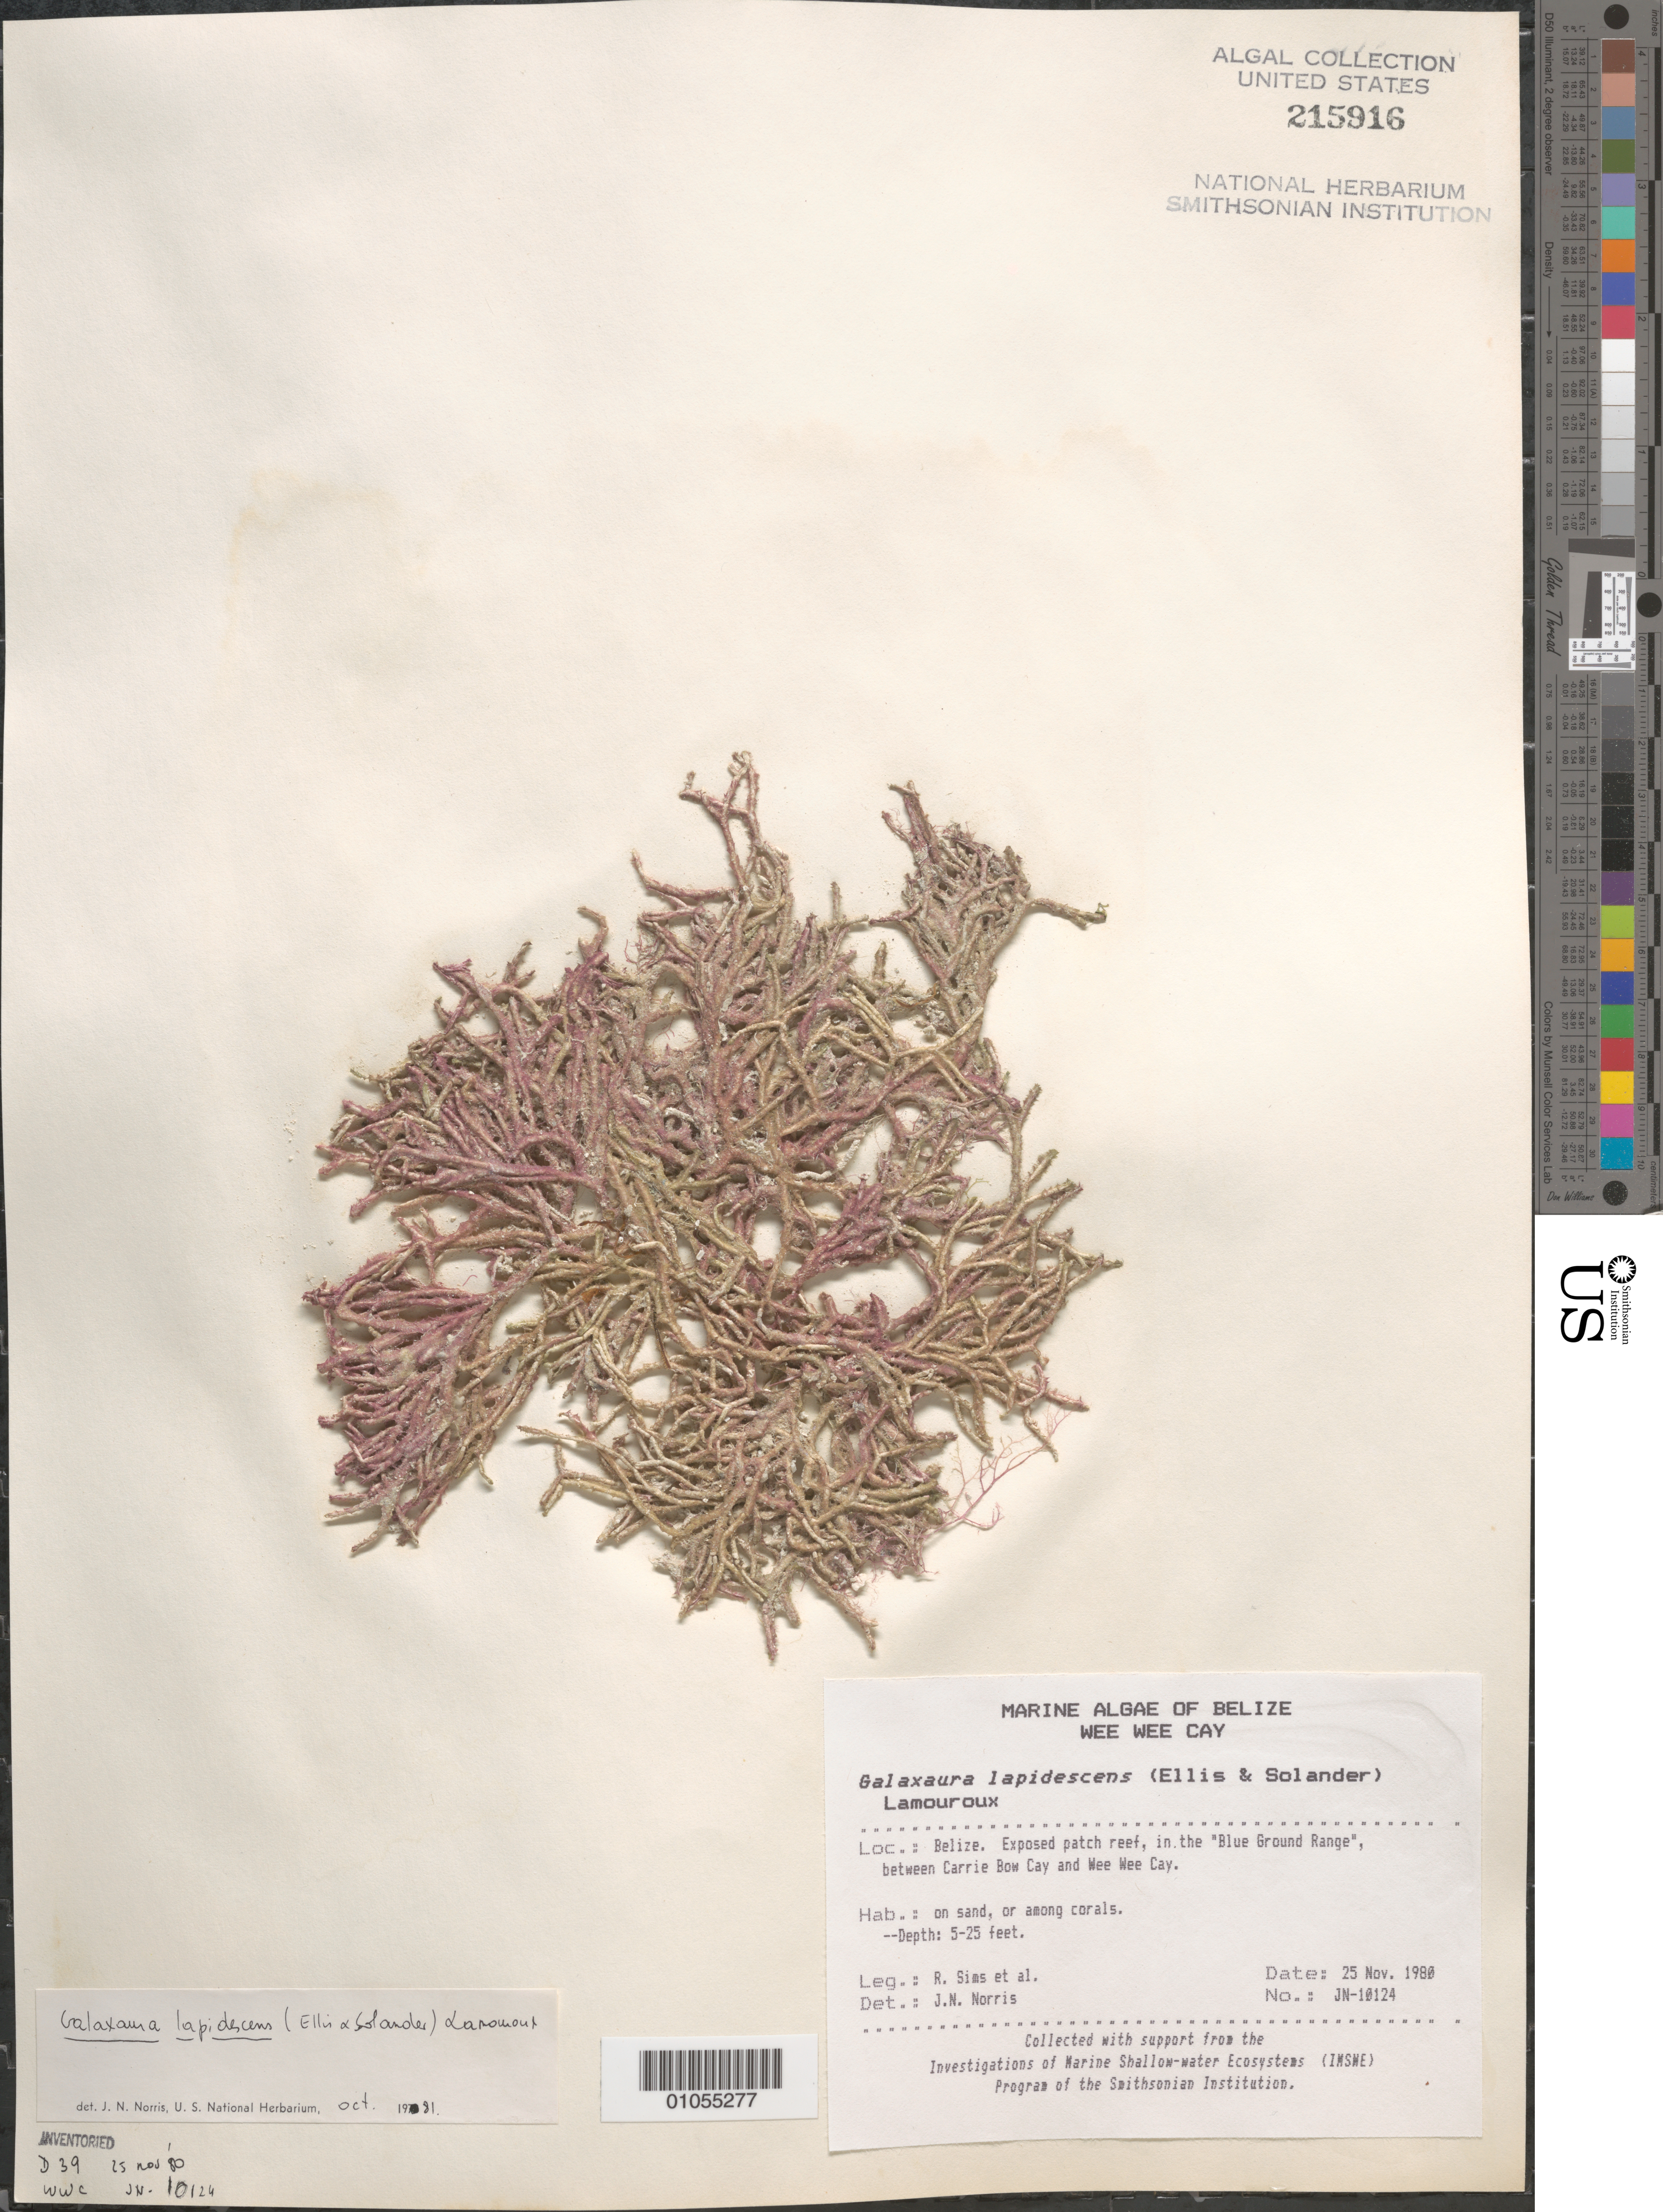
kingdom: Plantae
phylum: Rhodophyta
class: Florideophyceae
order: Nemaliales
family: Galaxauraceae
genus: Galaxaura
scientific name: Galaxaura rugosa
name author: (Ellis & Sol.) J.V.Lamouroux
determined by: Algae name updating Project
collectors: R. H. Sims & et al.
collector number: JN-10124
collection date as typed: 25 Nov 1980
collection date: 1980-11-25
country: Belize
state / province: Stann Creek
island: Wee Wee Cay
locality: Blue Ground Range, between Carrie Bow Cay and Wee Wee Cay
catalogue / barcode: US 215916